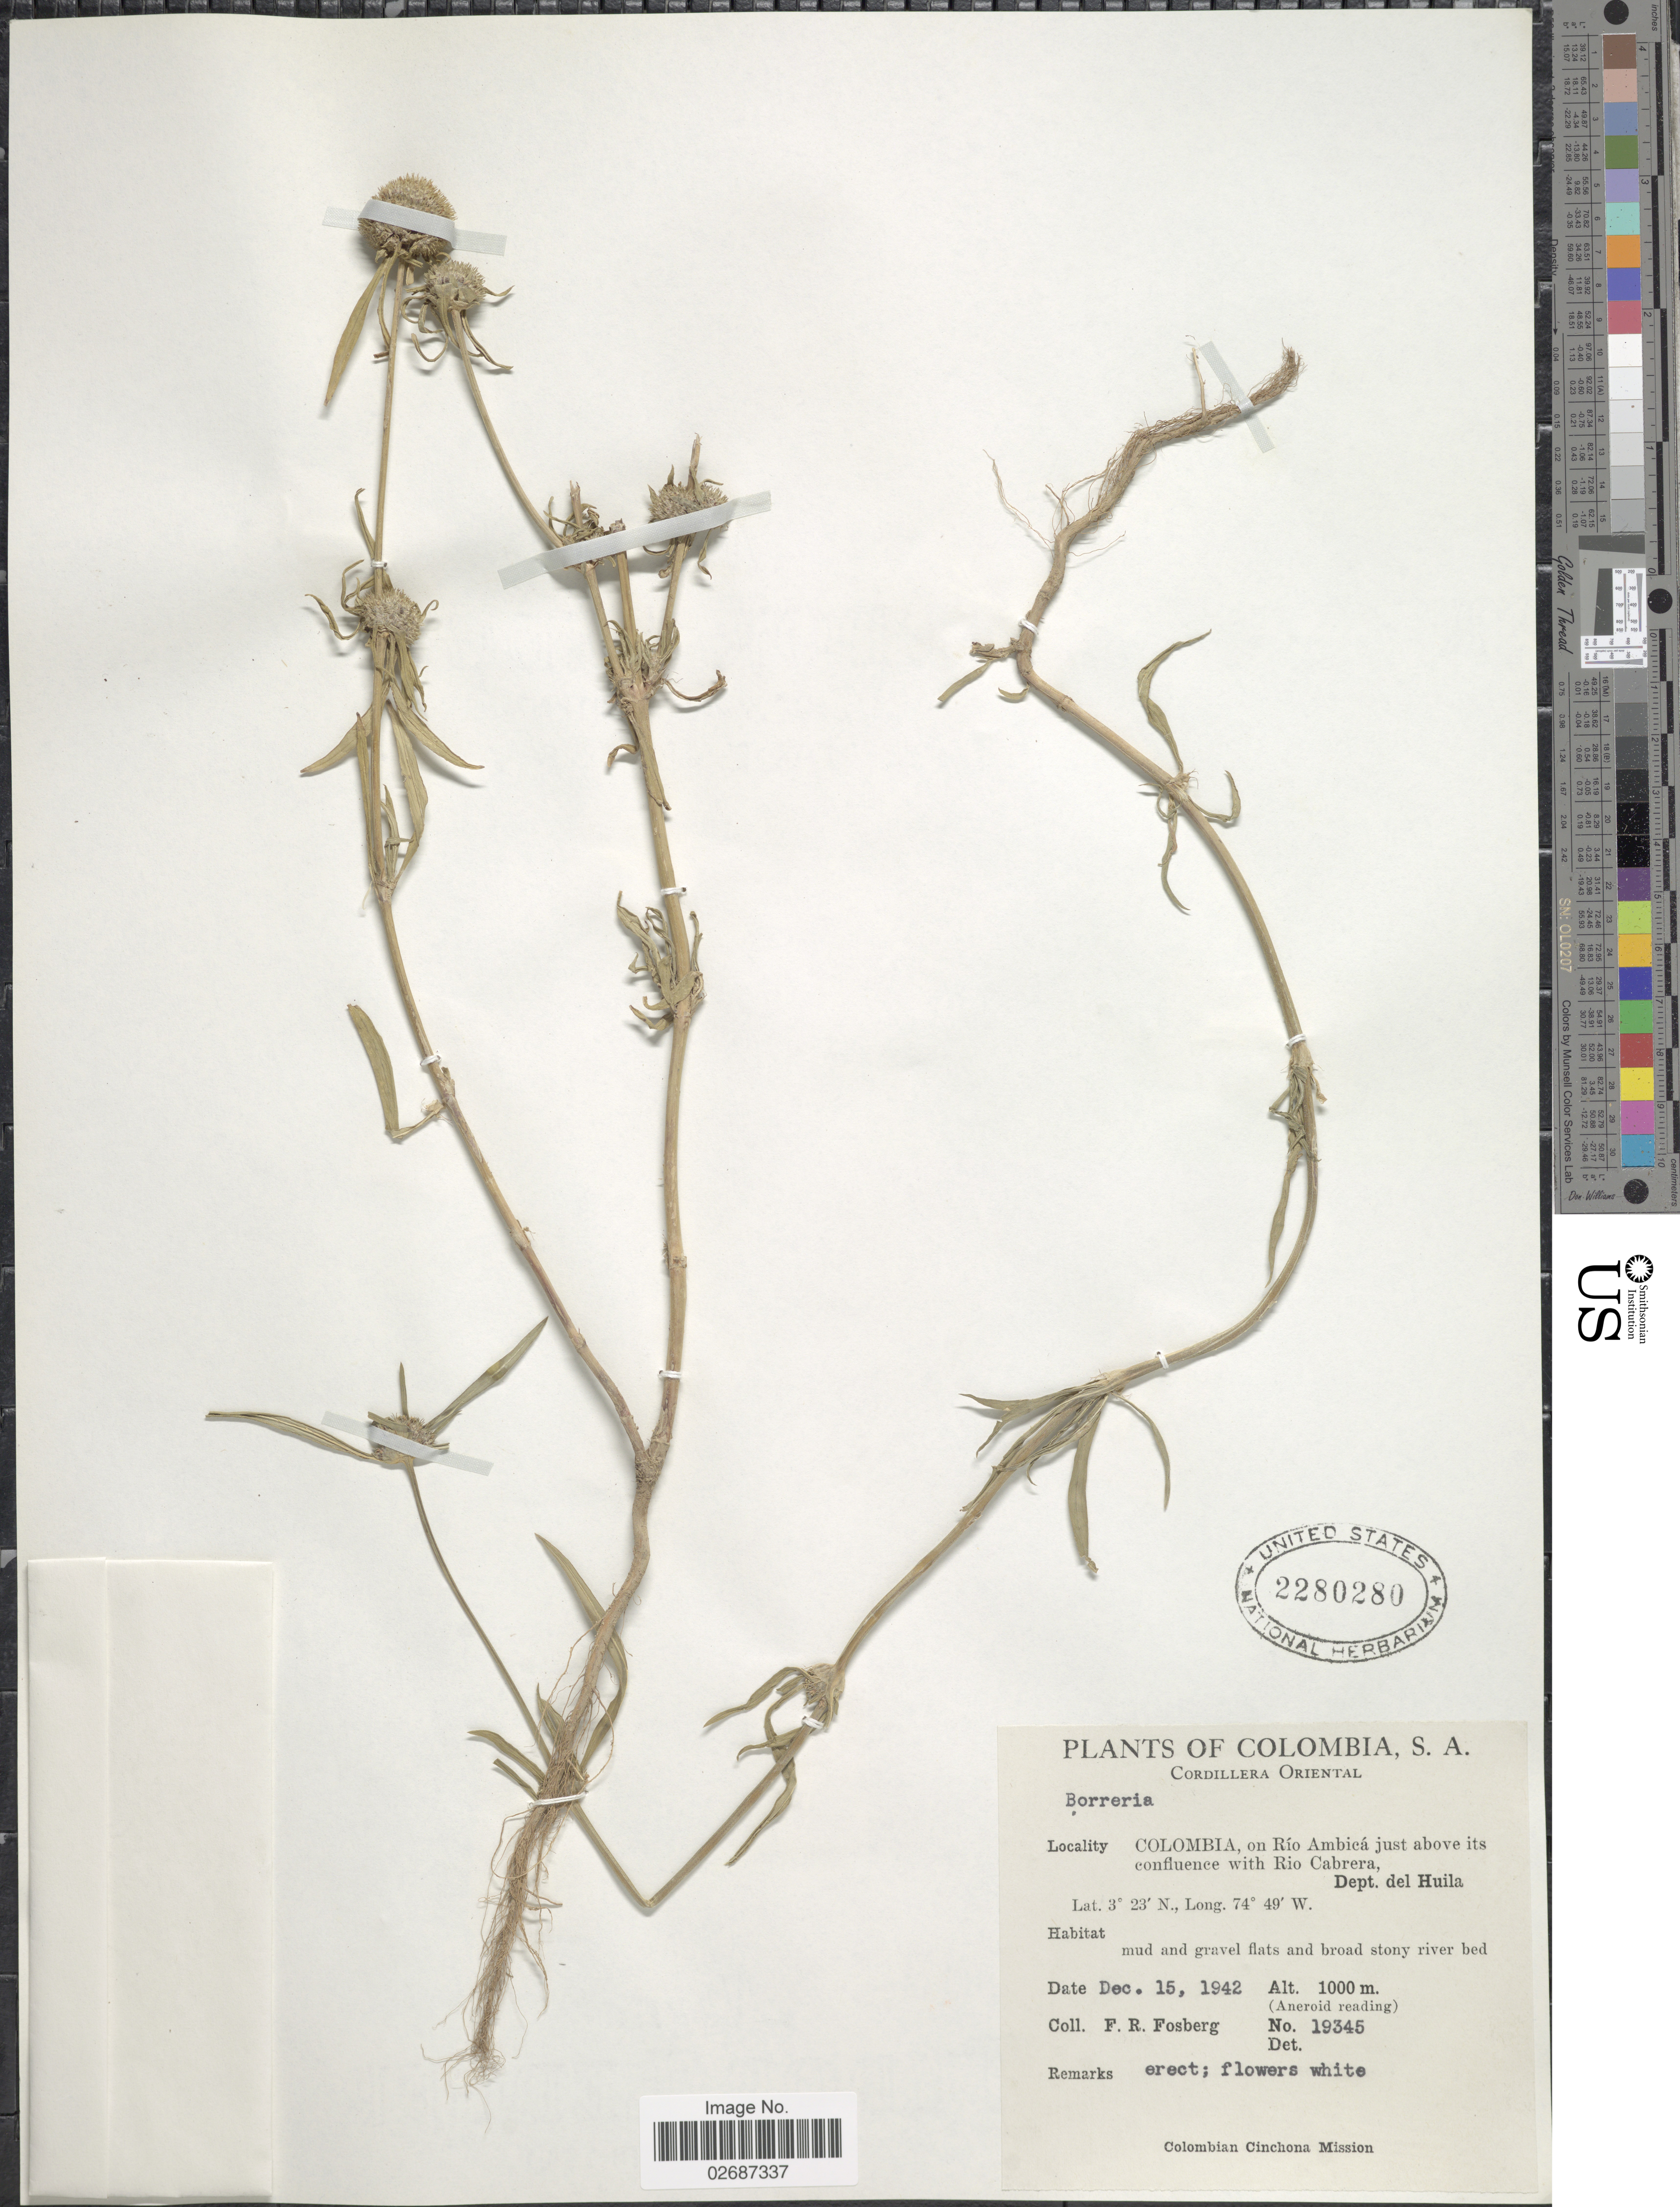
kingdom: Plantae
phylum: Tracheophyta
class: Magnoliopsida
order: Gentianales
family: Rubiaceae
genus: Borreria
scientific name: Borreria sp.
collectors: F. R. Fosberg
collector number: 19345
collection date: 1942-12-15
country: Colombia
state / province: Huila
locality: Cordillera Oriental, on Rio Ambica just above its confluence with Rio Cabrera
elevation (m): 1000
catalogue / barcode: US 2280280